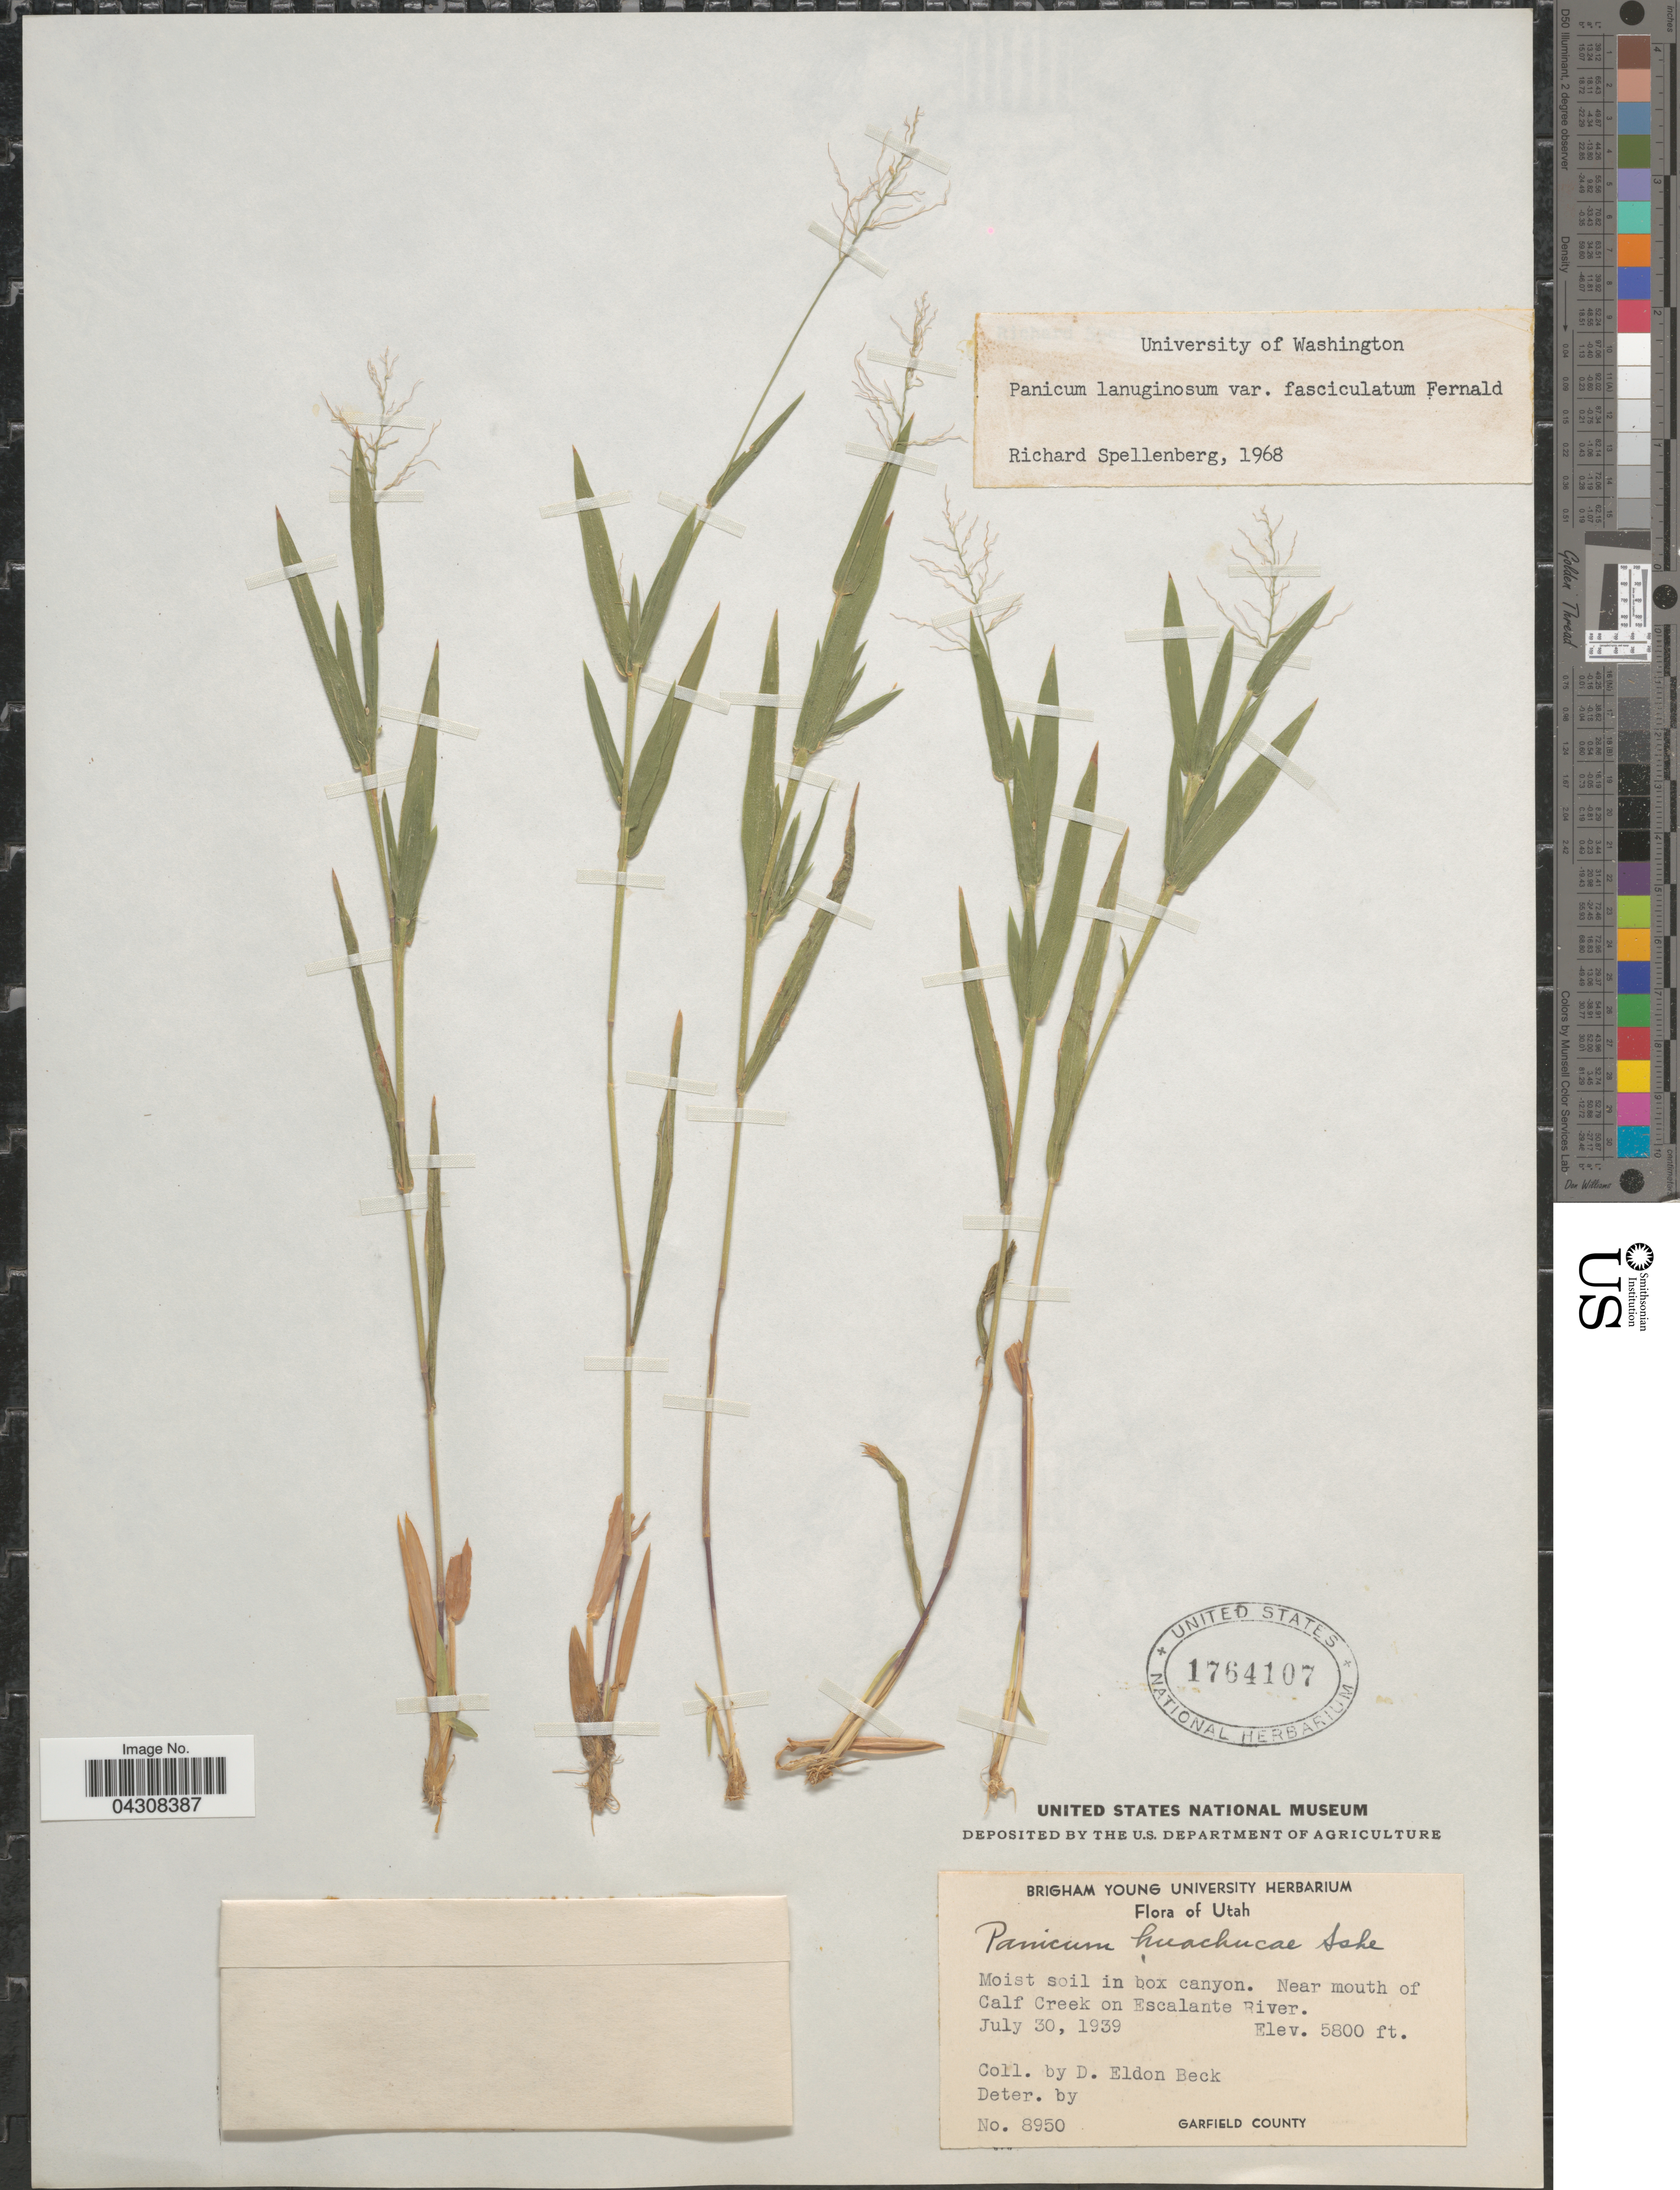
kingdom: Plantae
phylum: Tracheophyta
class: Liliopsida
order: Poales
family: Poaceae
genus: Dichanthelium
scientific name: Dichanthelium acuminatum var. acuminatum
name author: (Sw.) Gould & C.A. Clark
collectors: E.D. Beck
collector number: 8950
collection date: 1939-07-30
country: United States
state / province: Utah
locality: Moist soil in box canyon. Near mouth of Calf Creek on Escalante River. Garfield County.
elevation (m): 1768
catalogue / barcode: US 1764107